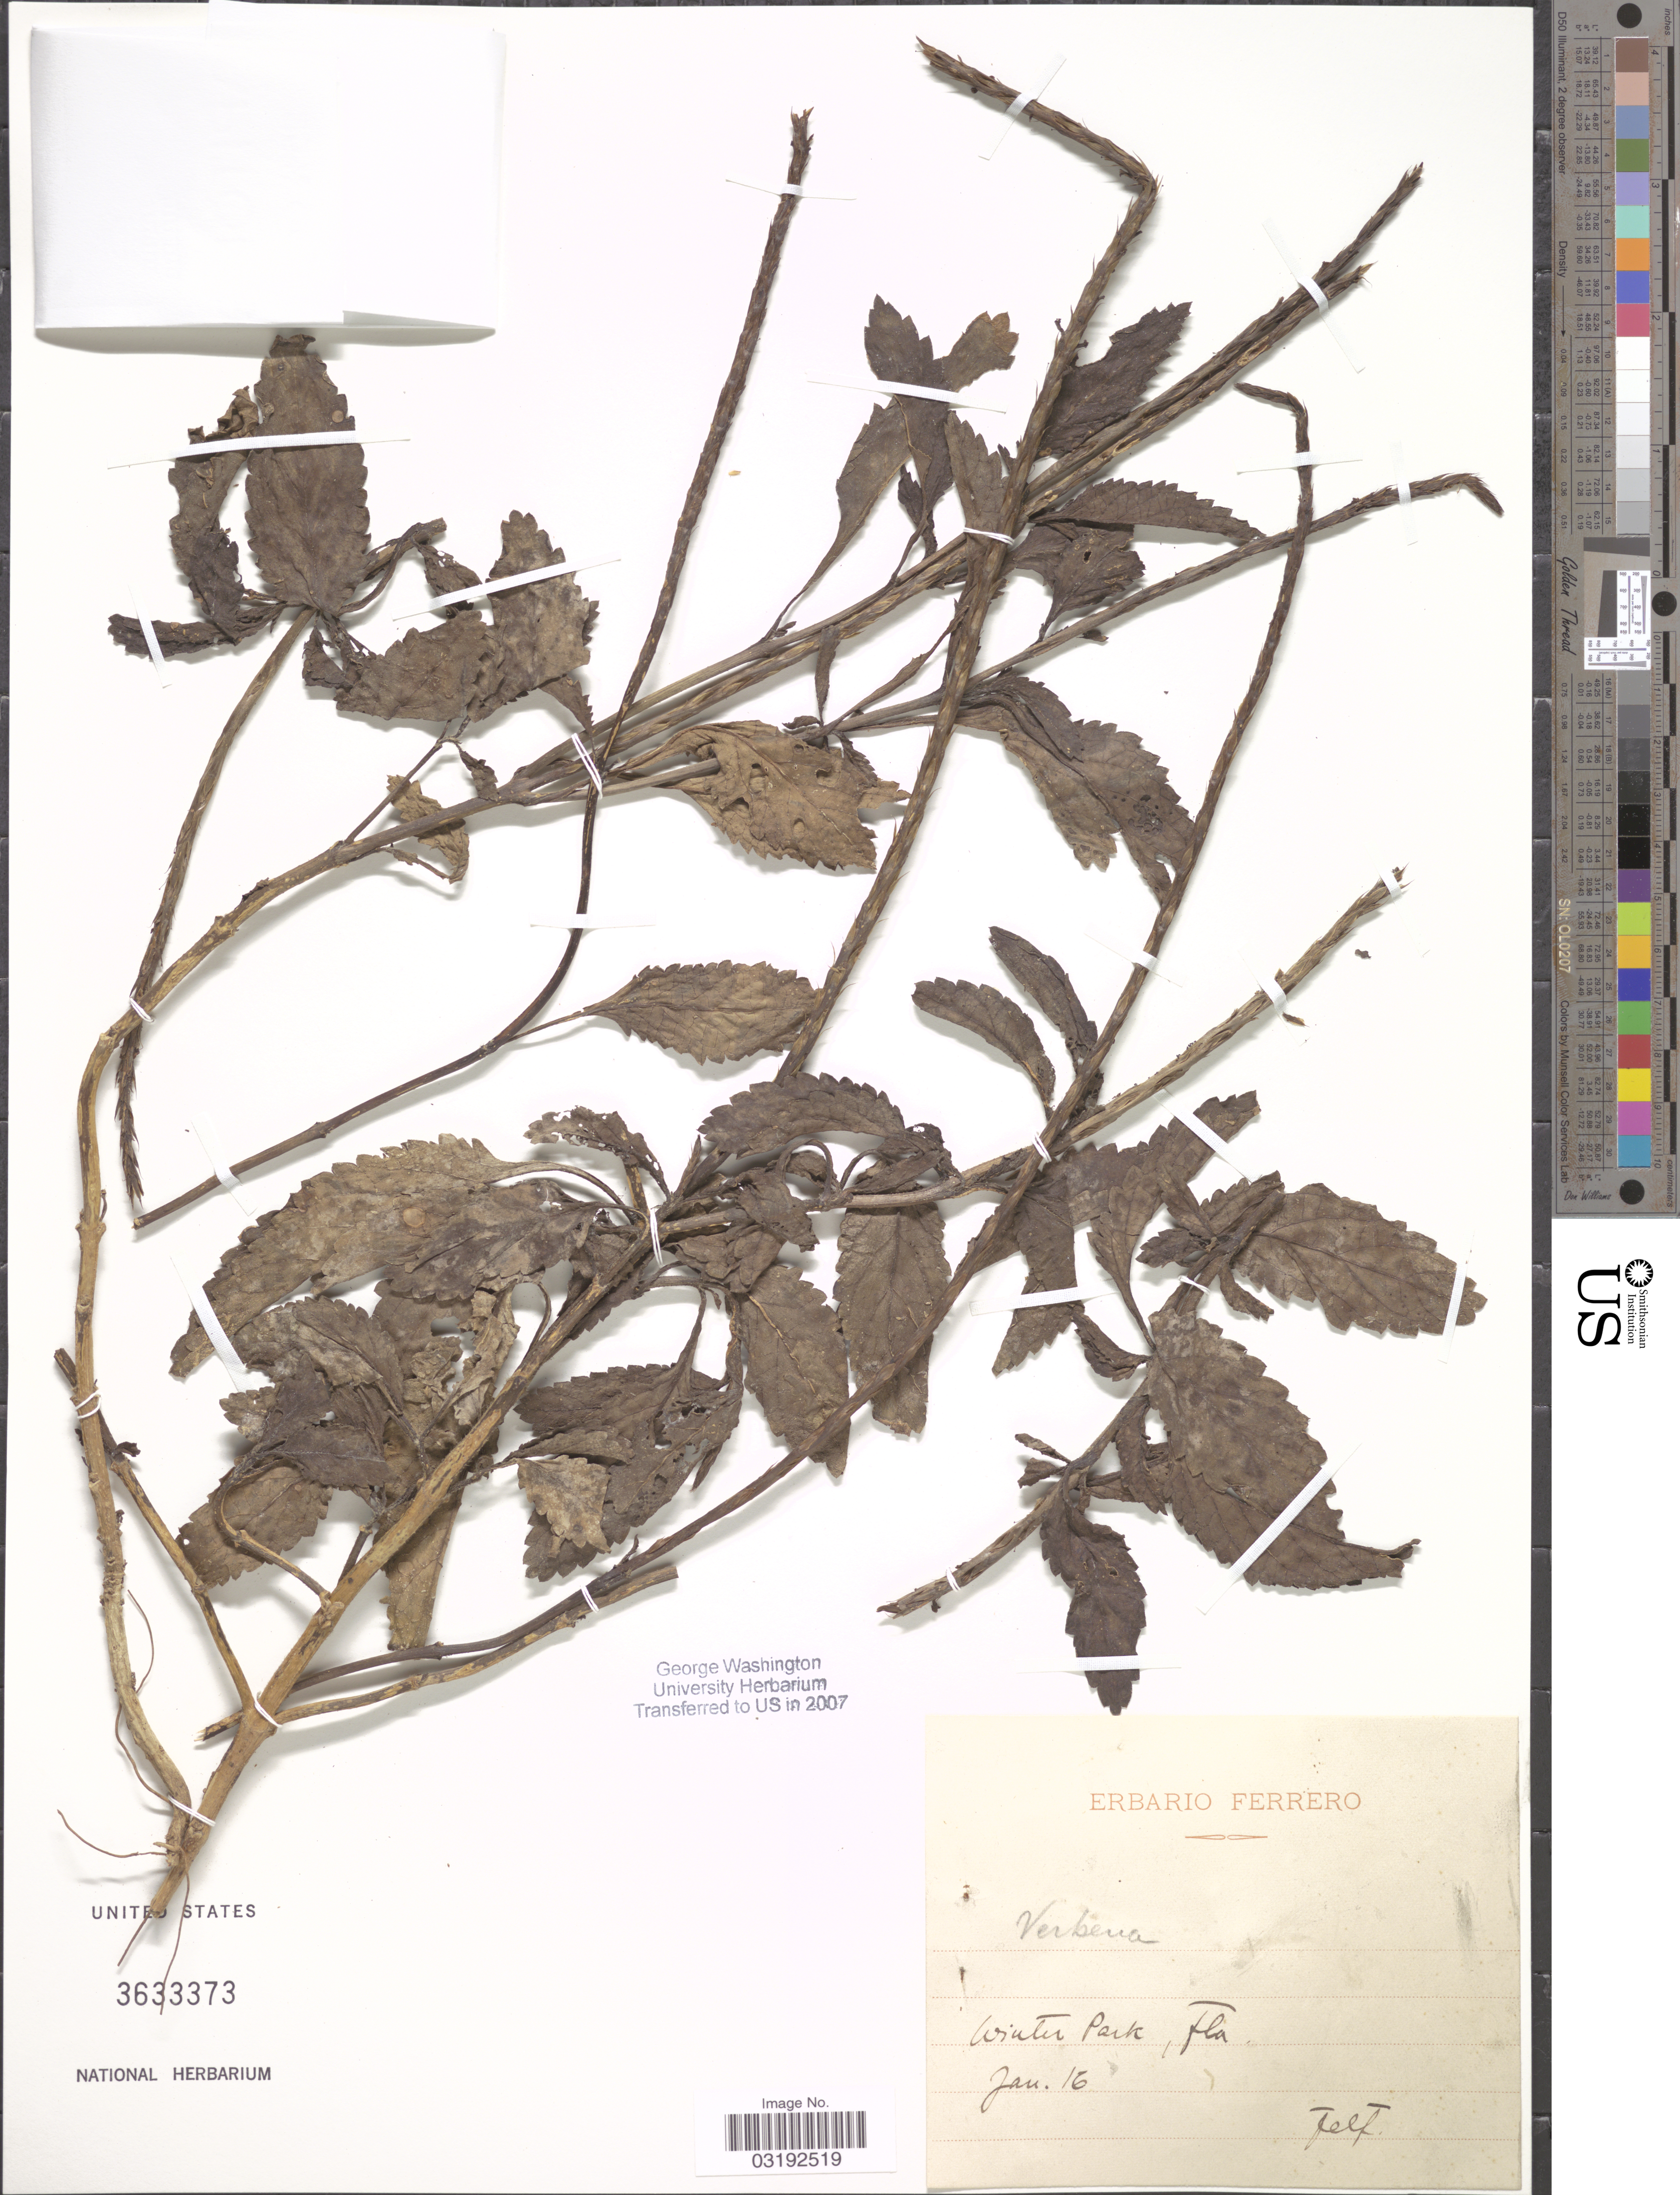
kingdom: Plantae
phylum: Tracheophyta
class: Magnoliopsida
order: Lamiales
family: Verbenaceae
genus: Stachytarpheta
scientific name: Stachytarpheta jamaicensis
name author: (L.) Vahl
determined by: Strong, Mark T., (BOT), Smithsonian Institution - National Museum of Natural History (UNITED STATES)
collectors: F. Ferrero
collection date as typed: Transcribed d/m/y: /1/16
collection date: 1916-01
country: United States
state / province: Florida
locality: Winter Park.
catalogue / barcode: US 3633373